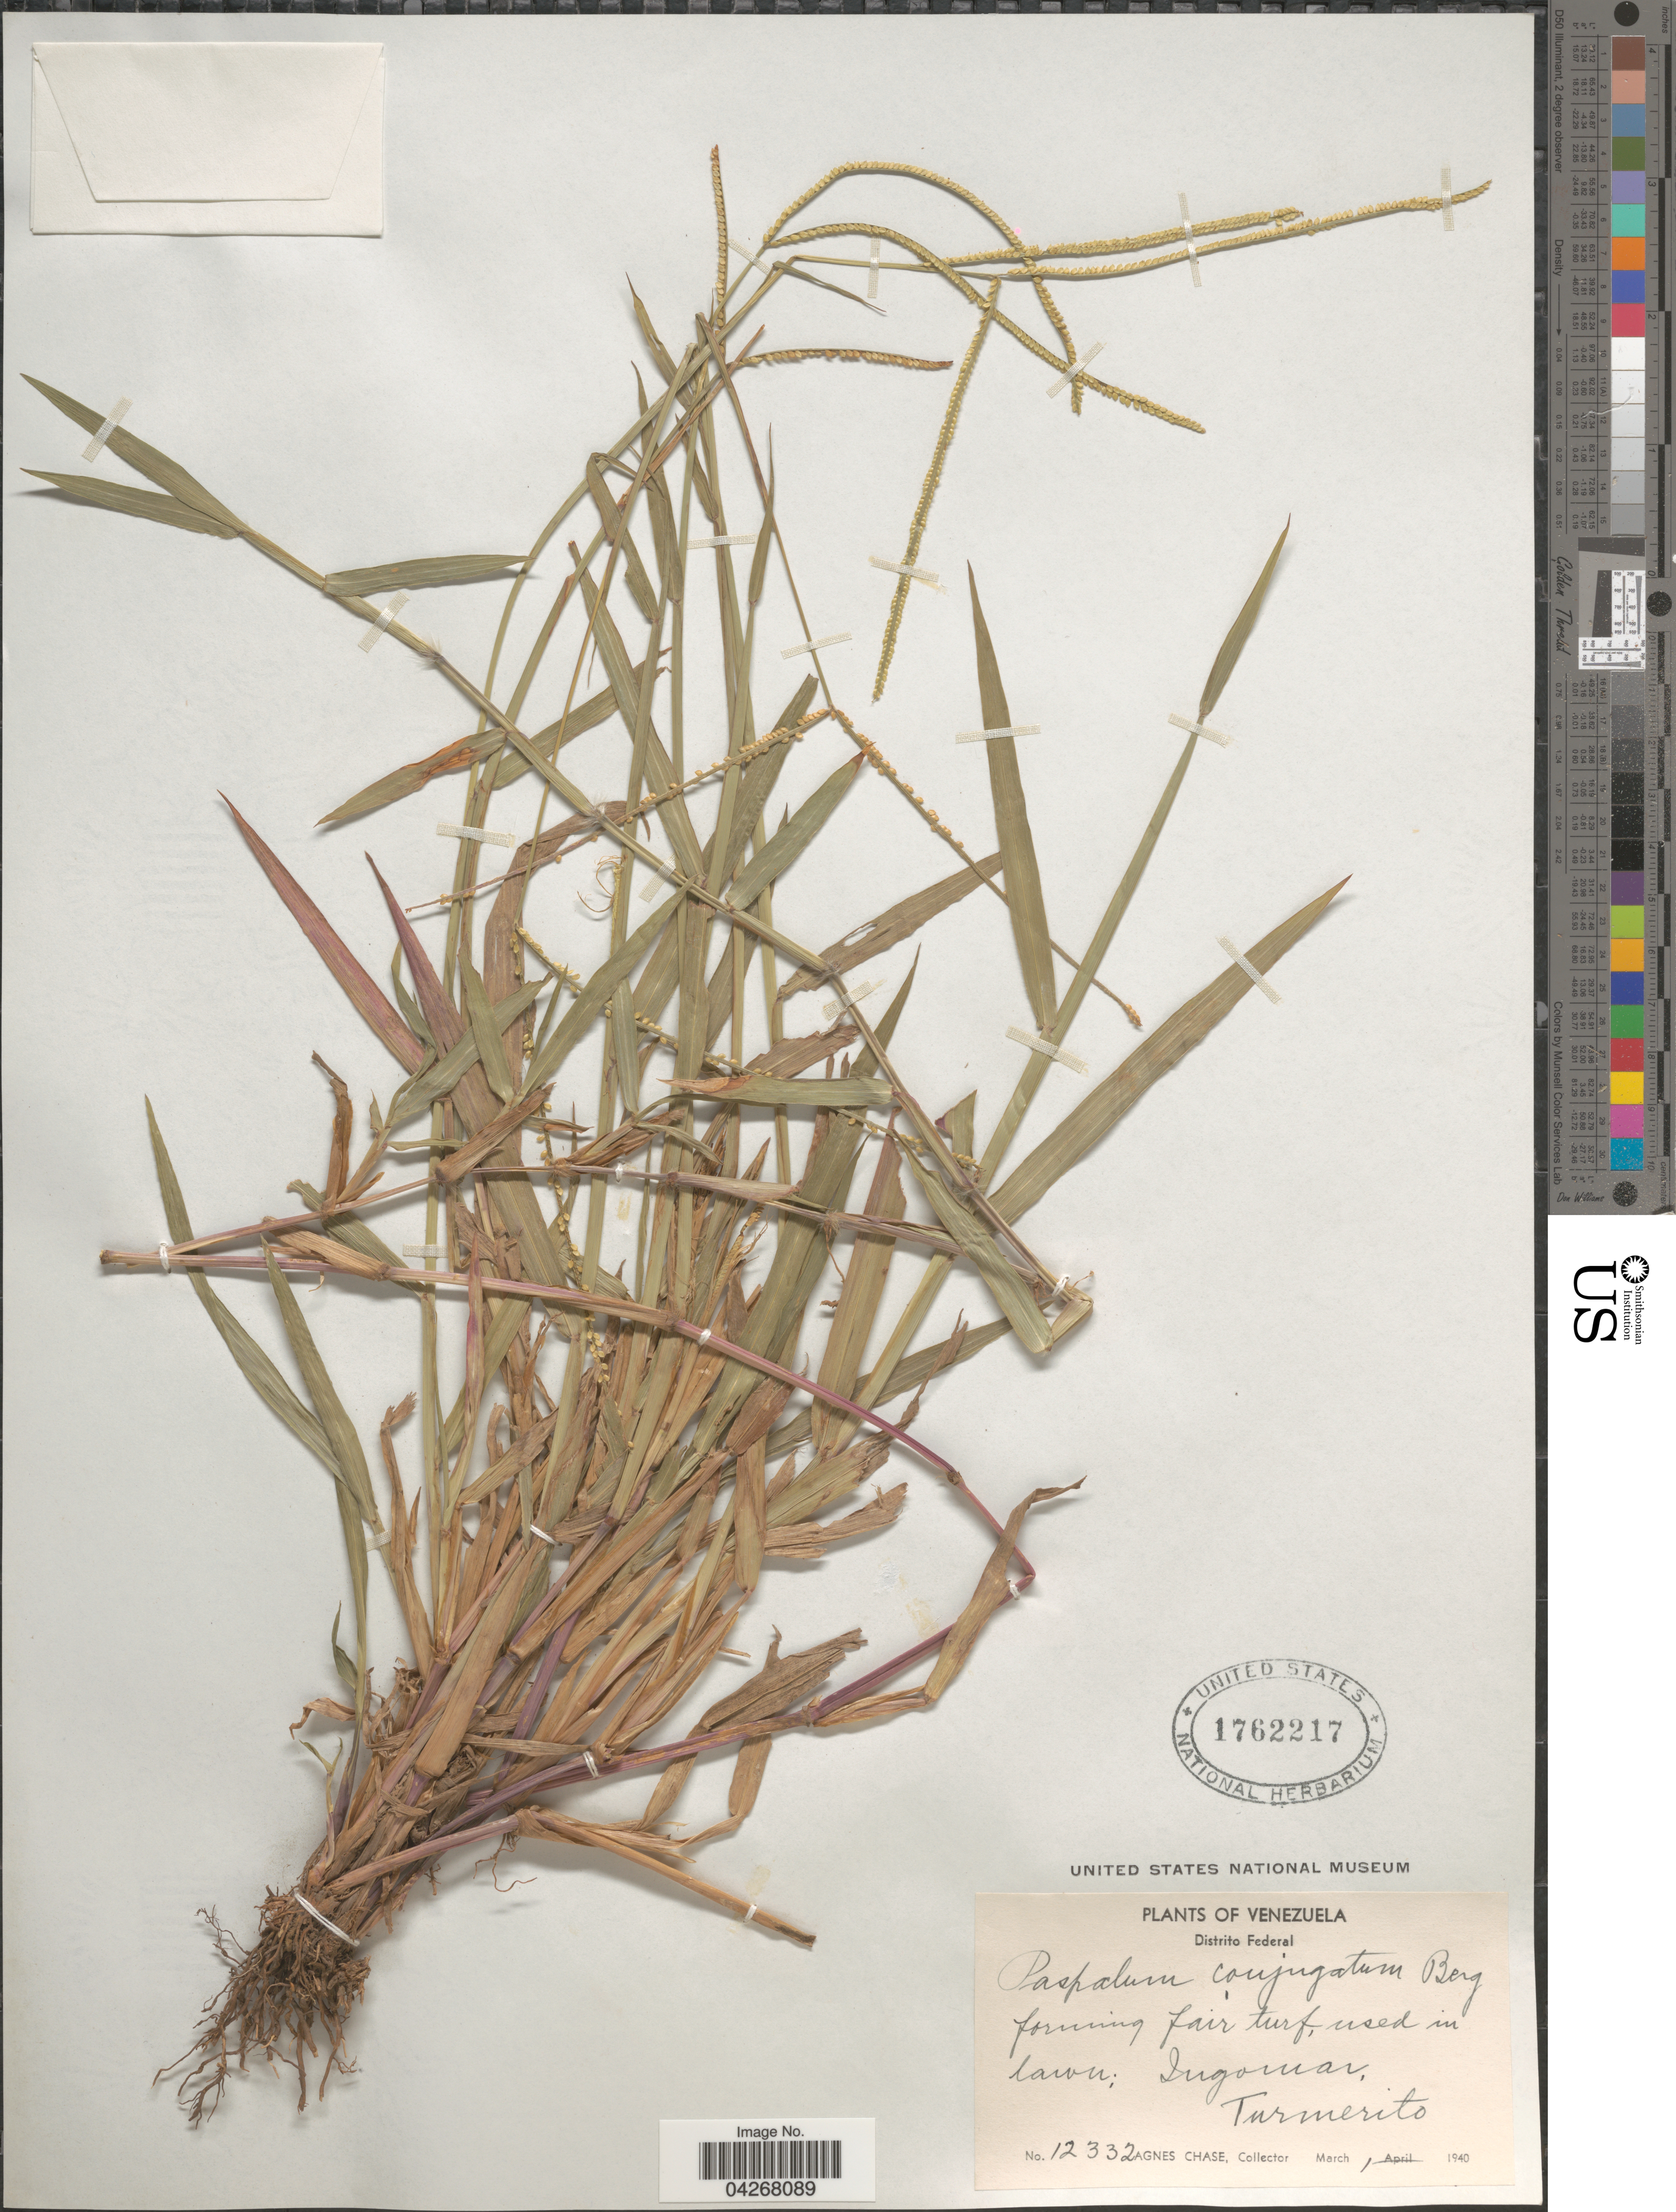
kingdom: Plantae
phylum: Tracheophyta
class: Liliopsida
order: Poales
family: Poaceae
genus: Paspalum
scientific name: Paspalum conjugatum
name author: P.J. Bergius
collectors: A. Chase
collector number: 12332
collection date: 1940-03-01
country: Venezuela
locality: Distrito Federal. Ingomar, Turmerito.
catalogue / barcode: US 1762217